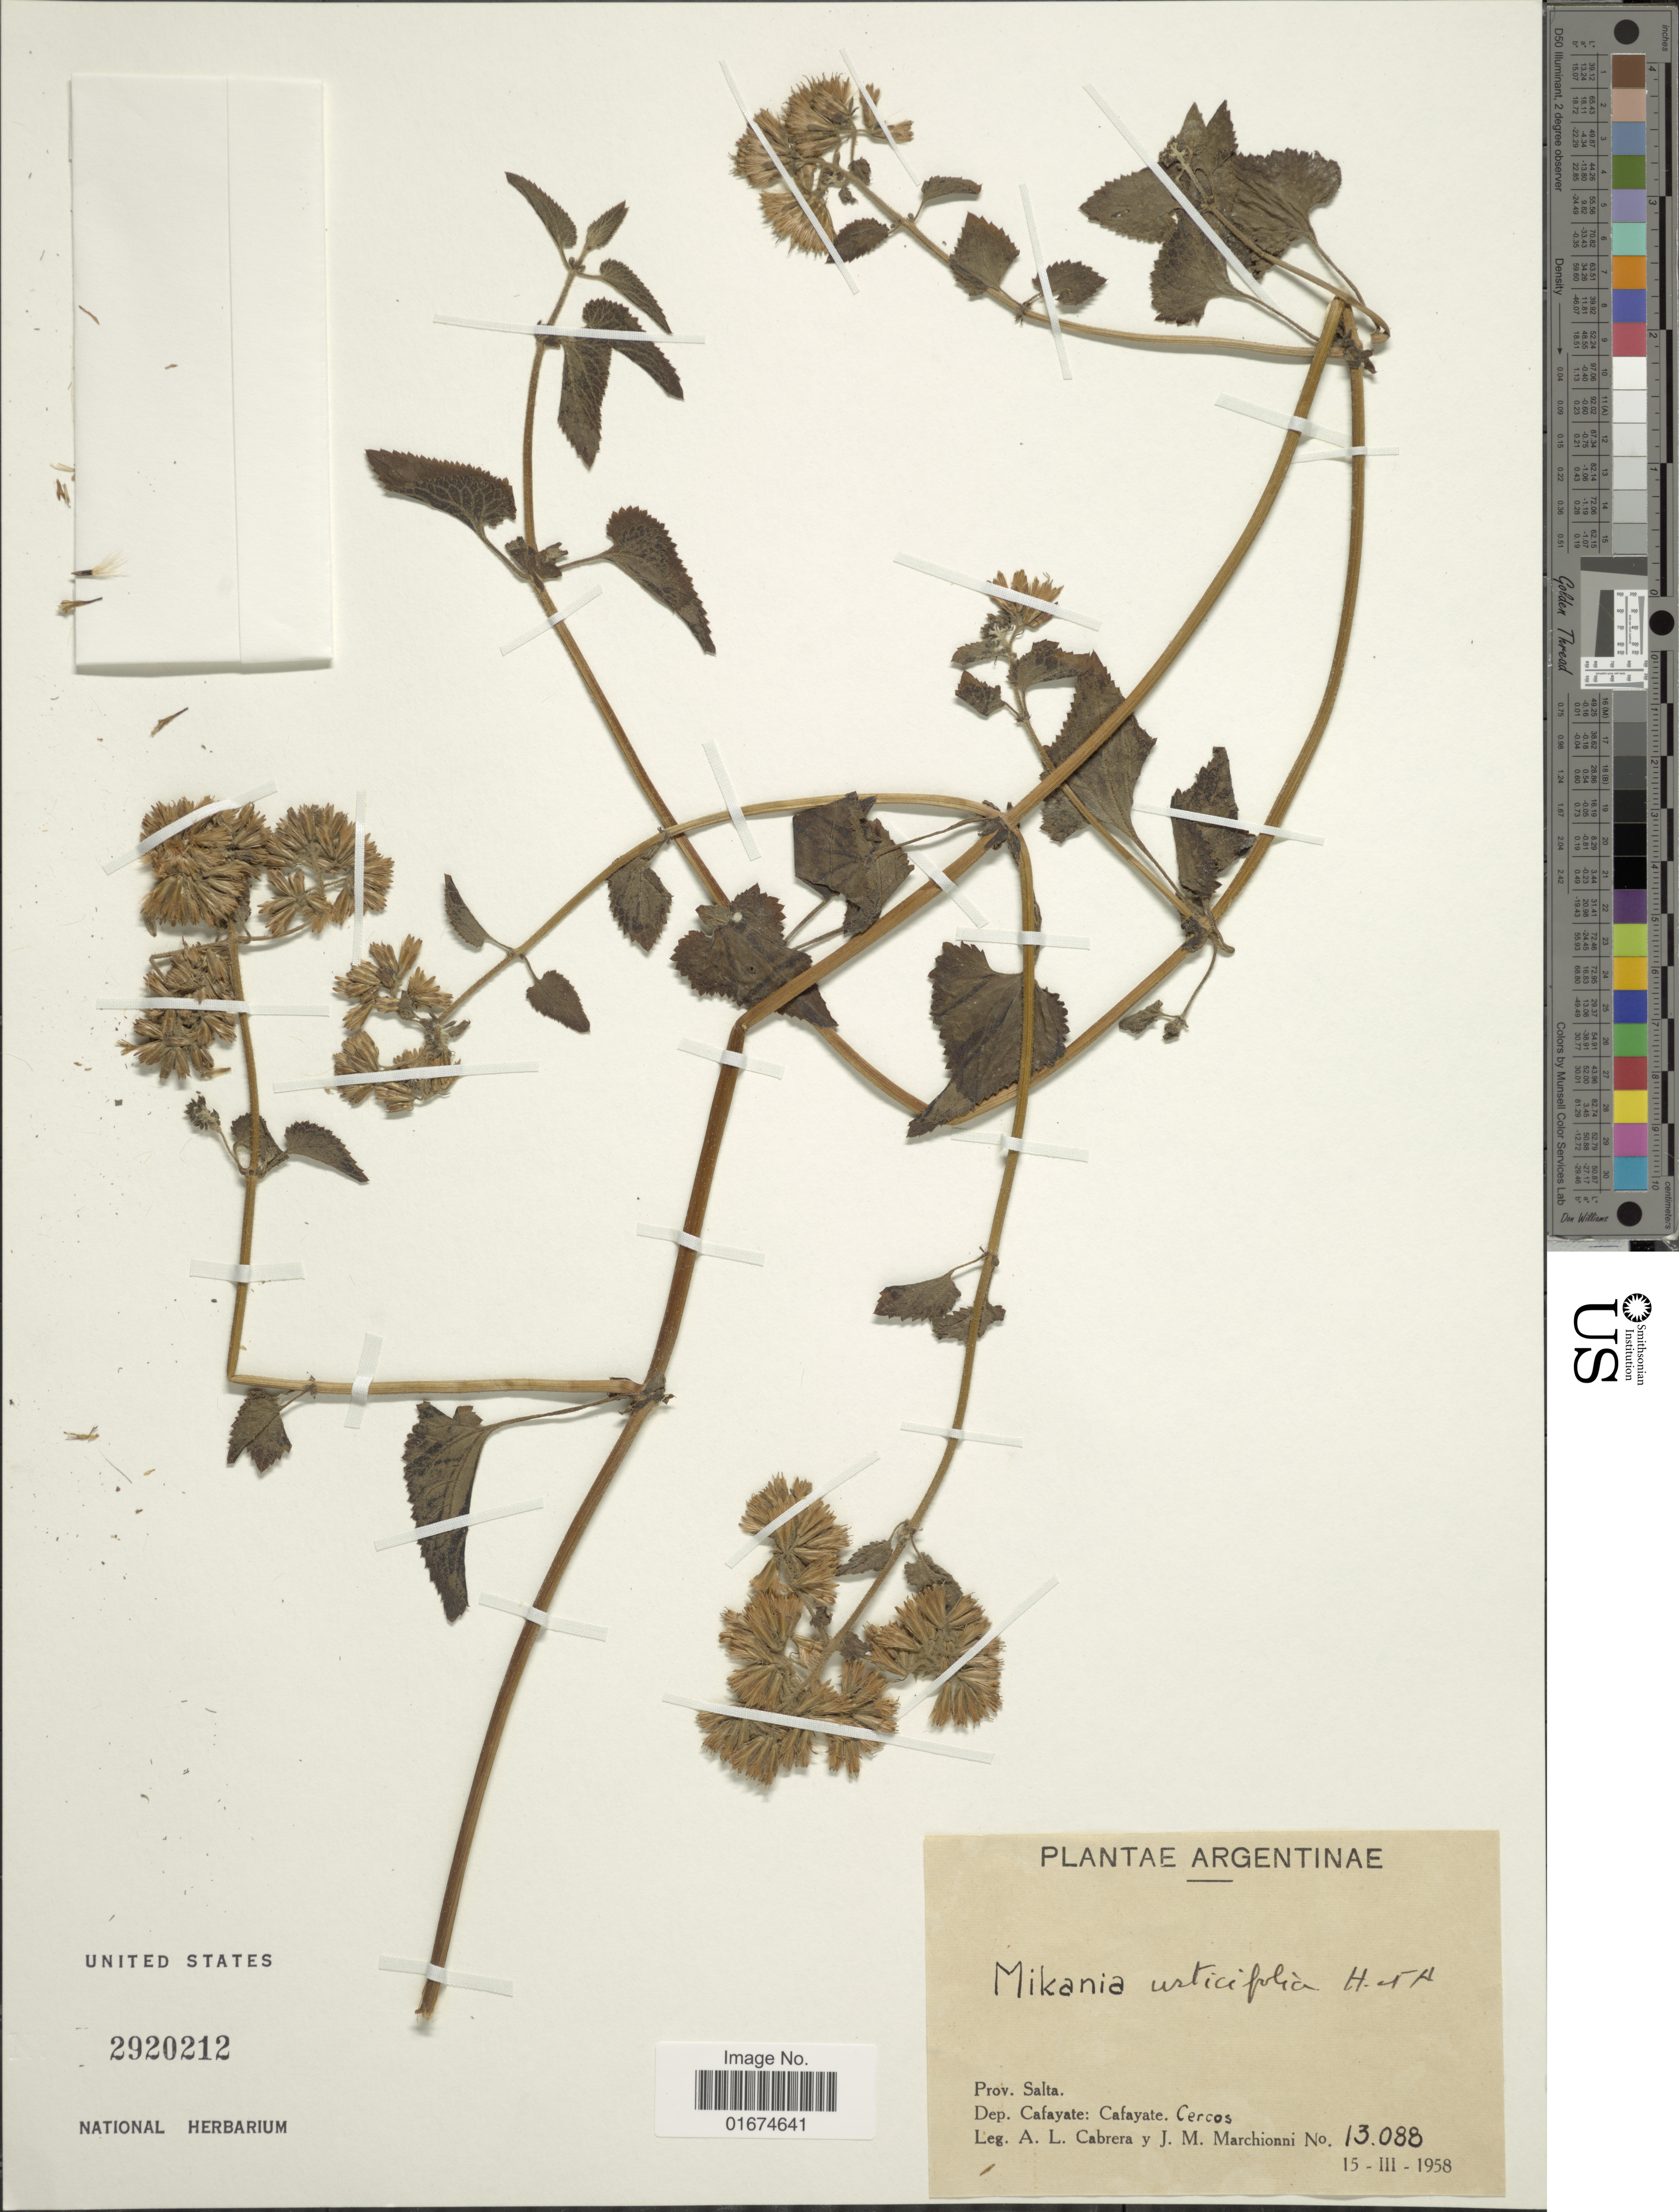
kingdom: Plantae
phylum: Tracheophyta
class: Magnoliopsida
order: Asterales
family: Asteraceae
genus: Mikania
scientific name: Mikania urticifolia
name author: Hook. & Arn.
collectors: A. L. Cabrera & J. Marchionni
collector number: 13088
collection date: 1958-03-15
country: Argentina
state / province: Salta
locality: Dep. Cafayate: Cafayate, Cercos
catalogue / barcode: US 2920212